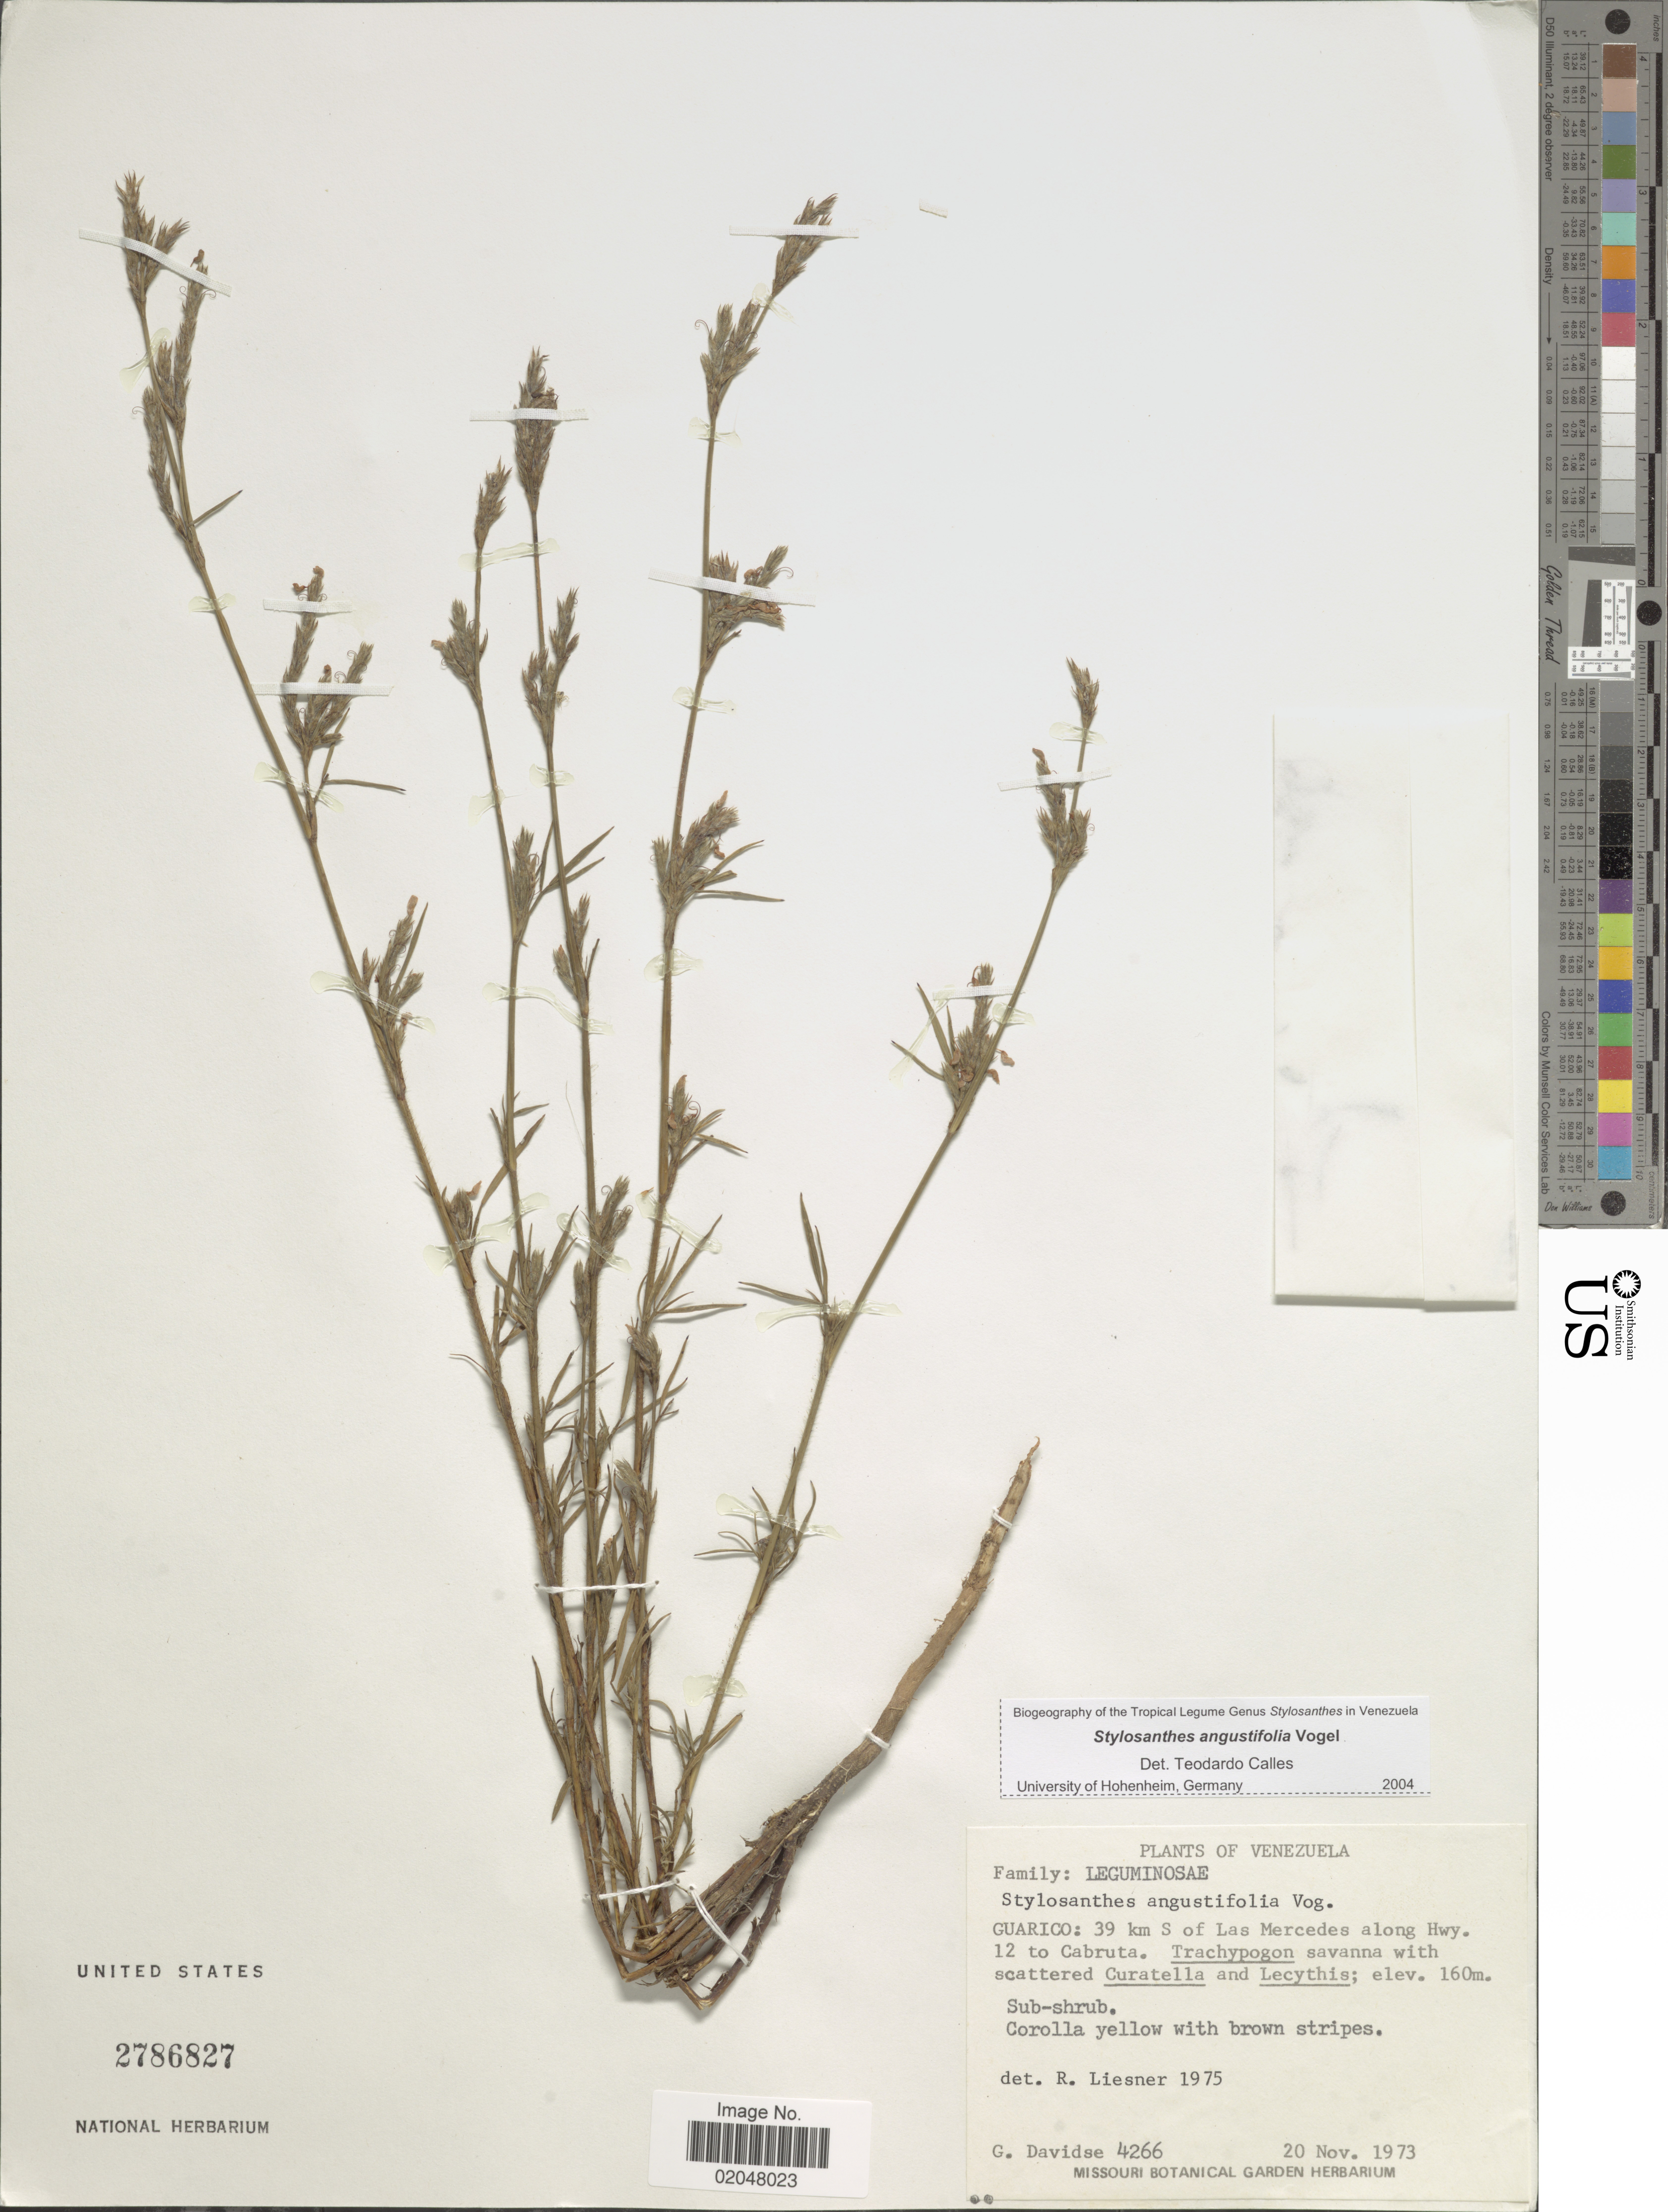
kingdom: Plantae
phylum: Tracheophyta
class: Magnoliopsida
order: Fabales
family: Fabaceae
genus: Stylosanthes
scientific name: Stylosanthes angustifolia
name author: Vogel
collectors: G. Davidse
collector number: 4266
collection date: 1973-11-20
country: Venezuela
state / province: Guárico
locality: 39 km S of Las Mercedes along Hwy. 12 to Cabruta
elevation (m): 160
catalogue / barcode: US 2786827